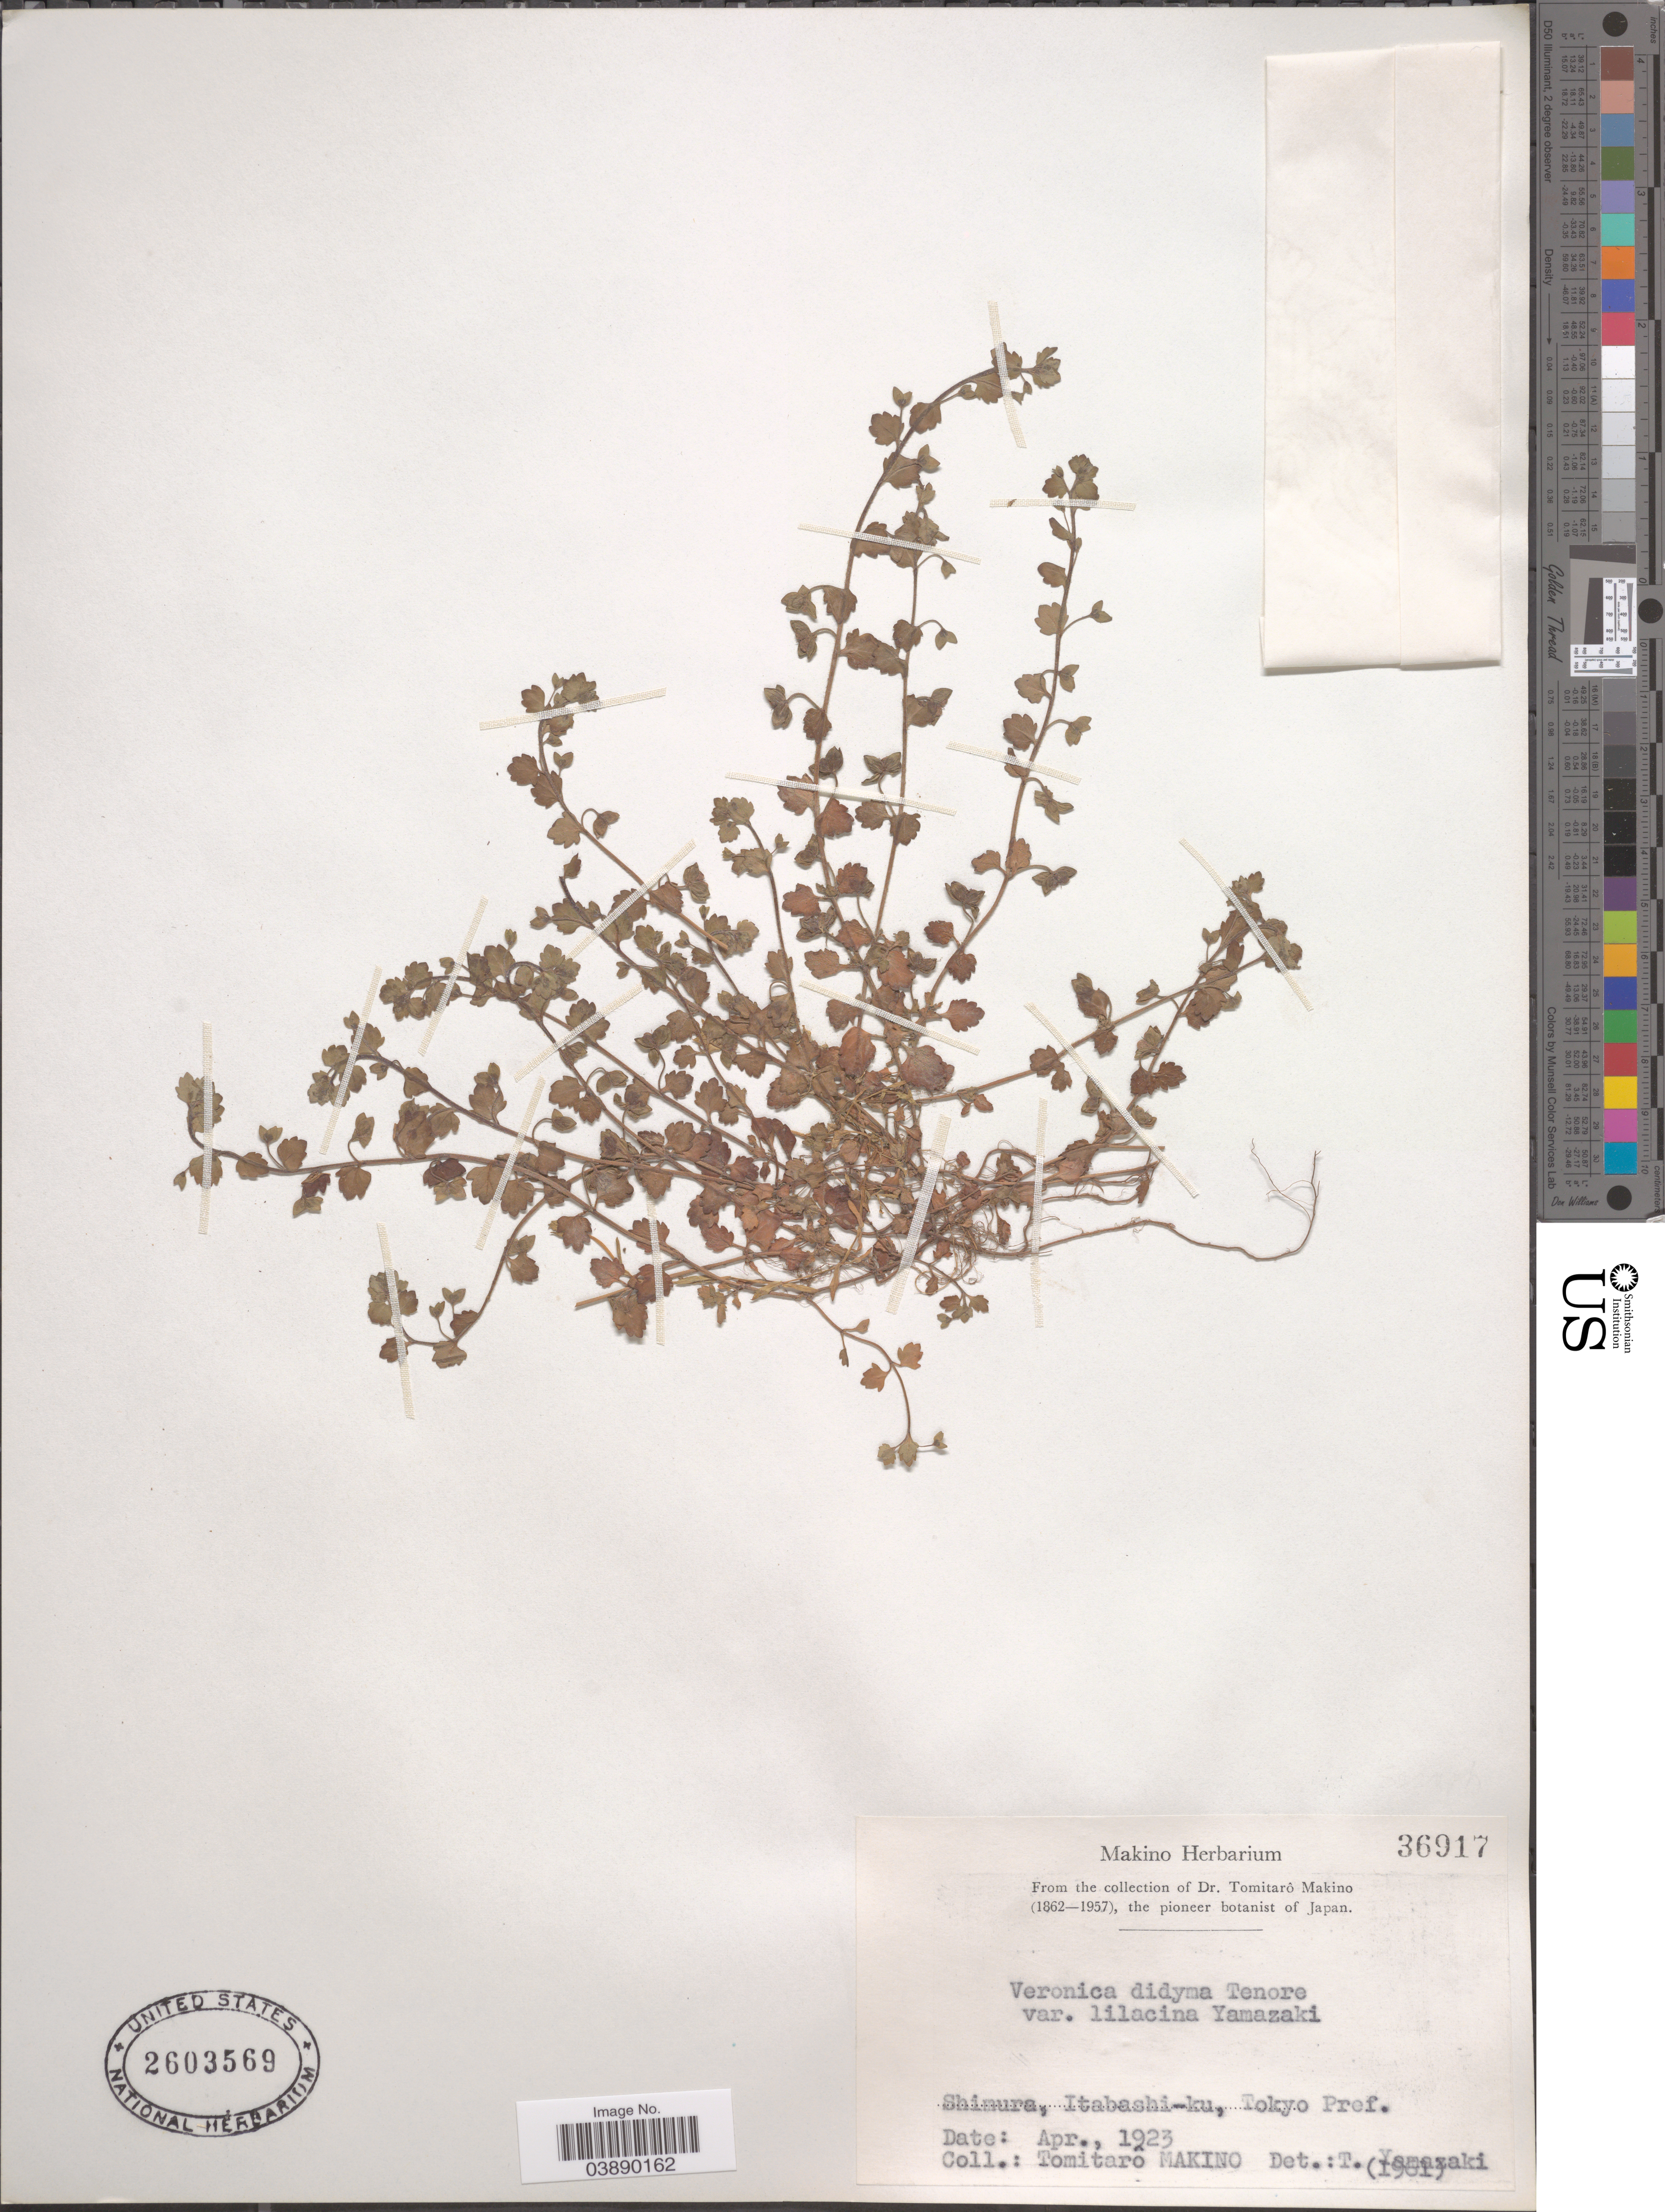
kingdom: Plantae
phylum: Tracheophyta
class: Magnoliopsida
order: Lamiales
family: Plantaginaceae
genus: Veronica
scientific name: Veronica didyma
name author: Ten.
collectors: T. Makino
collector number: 36917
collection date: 1923-04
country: Japan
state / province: Tokyo, Federal City of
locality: Shimura, Itabashi-ku, Tokyo Pref.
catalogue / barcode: US 2603569